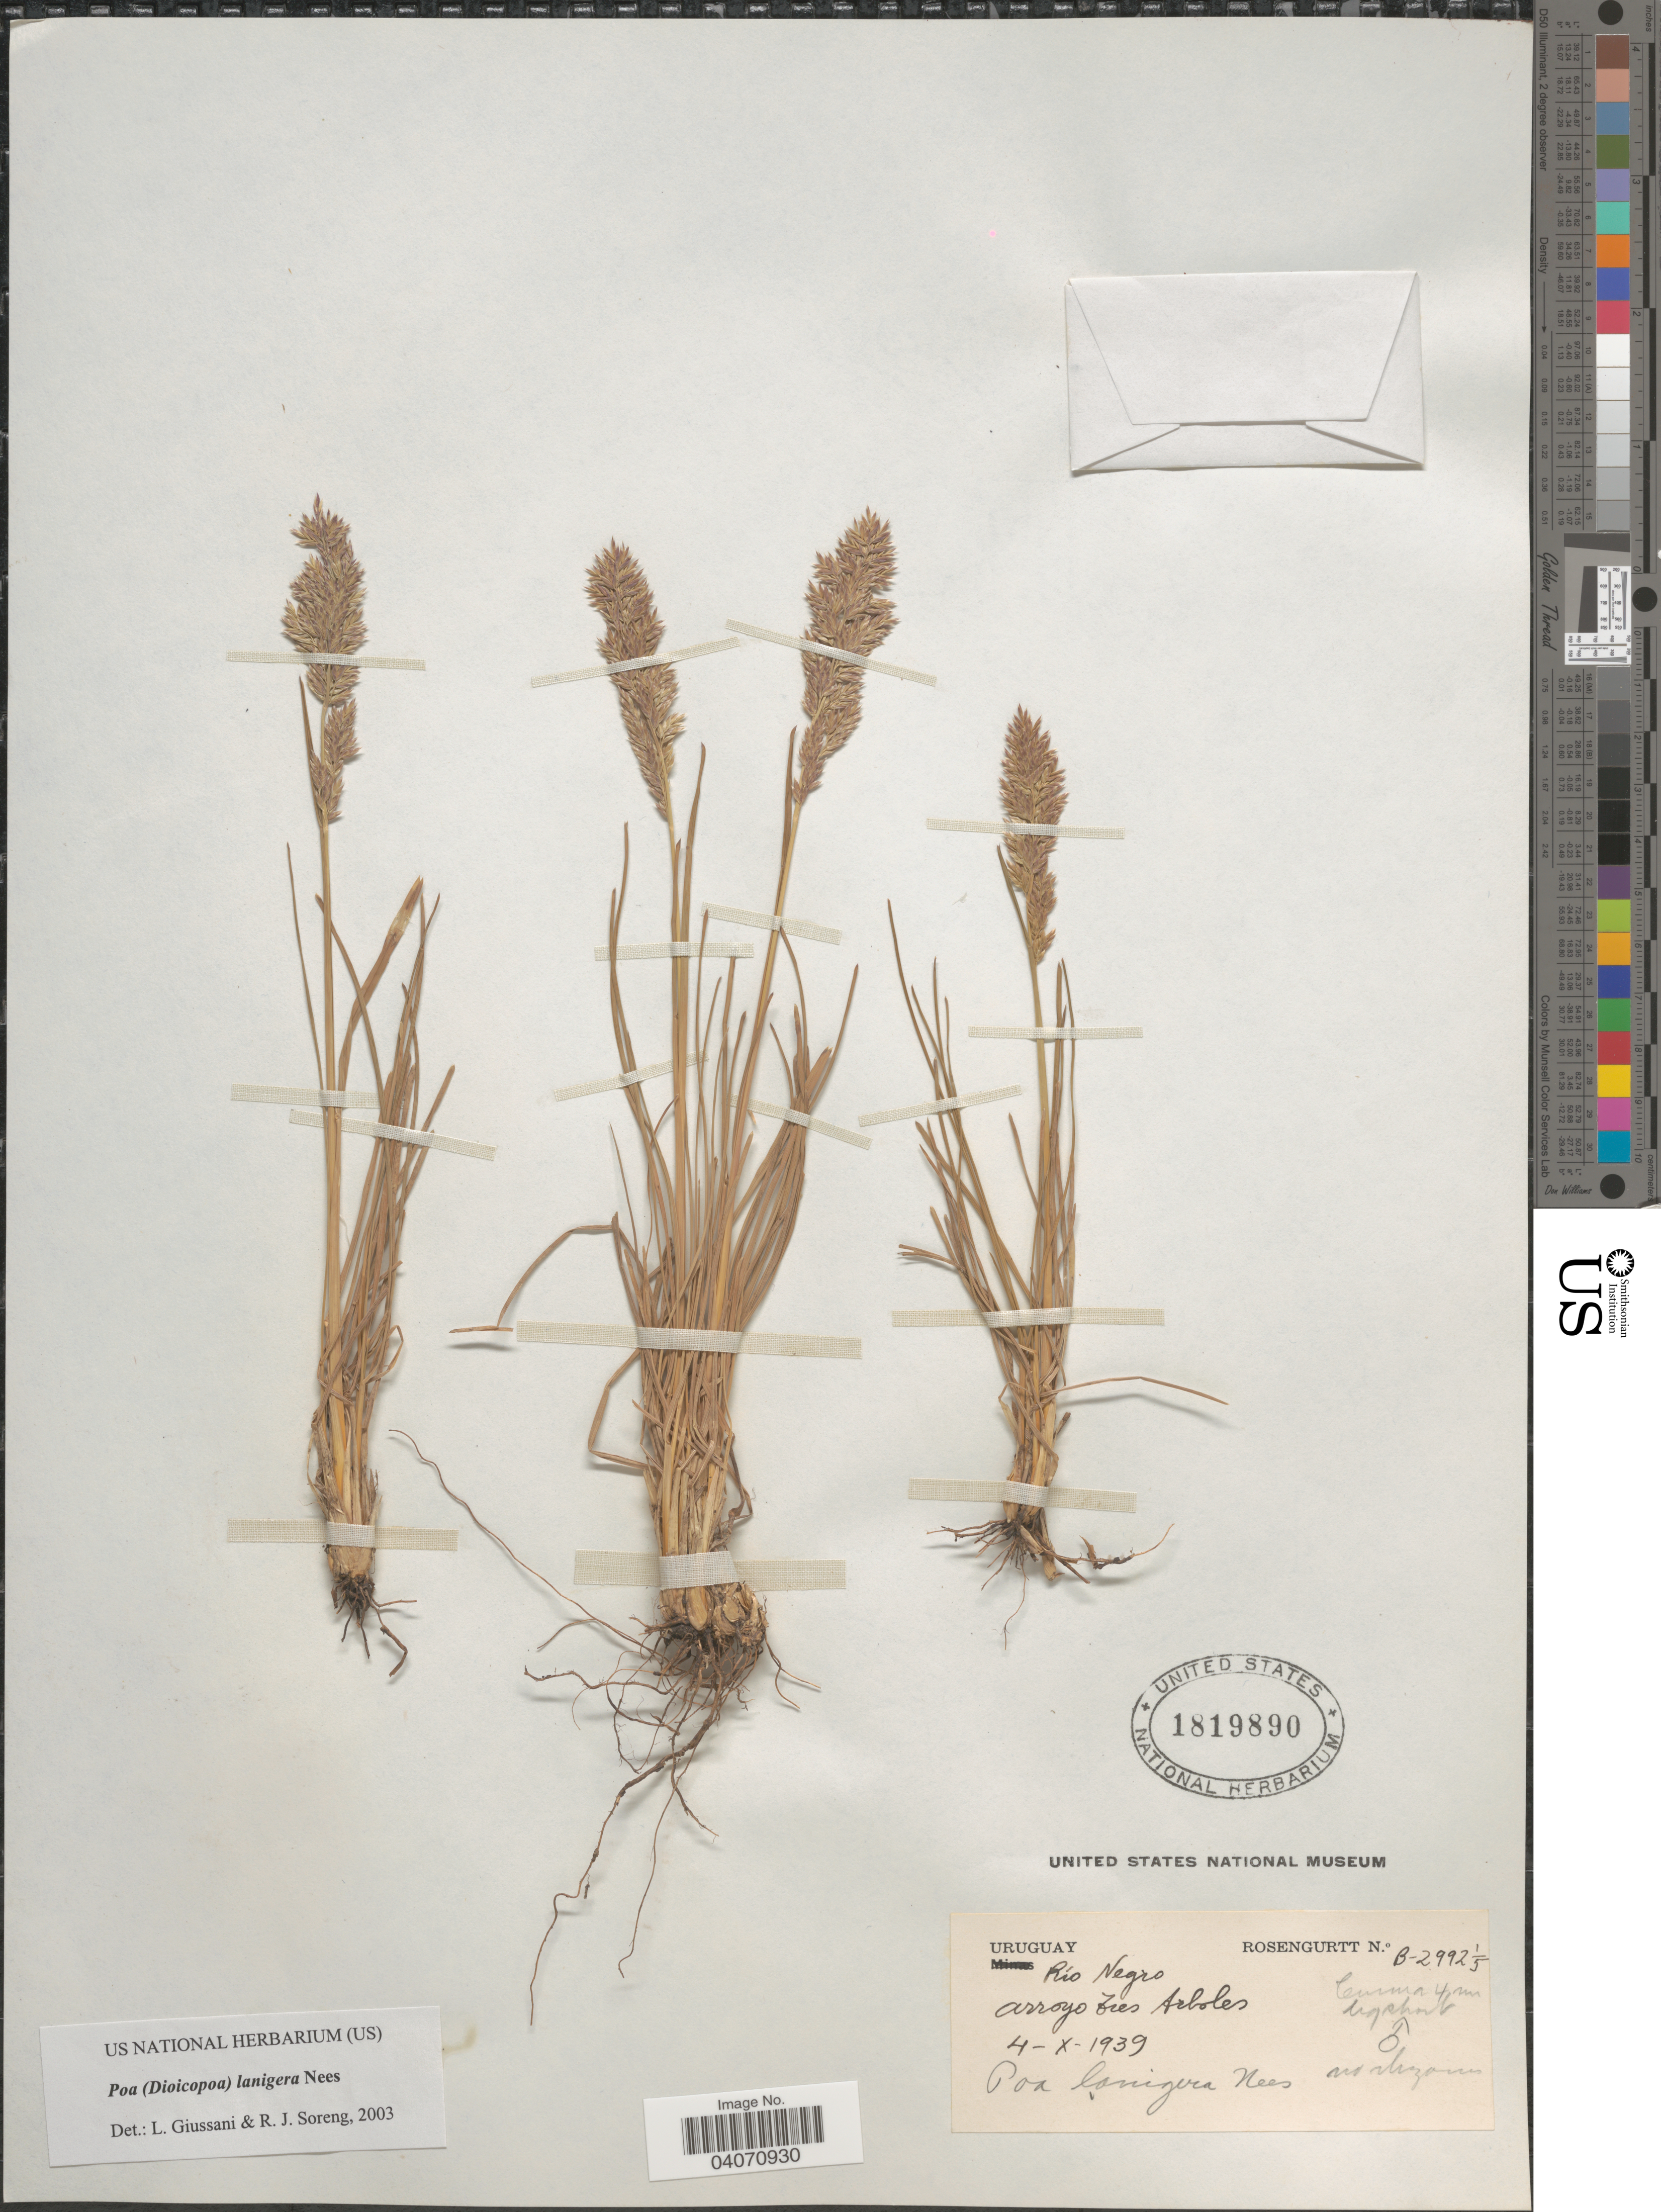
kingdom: Plantae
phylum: Tracheophyta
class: Liliopsida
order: Poales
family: Poaceae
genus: Poa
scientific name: Poa lanigera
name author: Nees in Mart.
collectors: Rosengurtt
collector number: B29921/5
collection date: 1939-10-04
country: Uruguay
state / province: Rio Negro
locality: Arroyo Tres Arboles.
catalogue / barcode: US 1819890